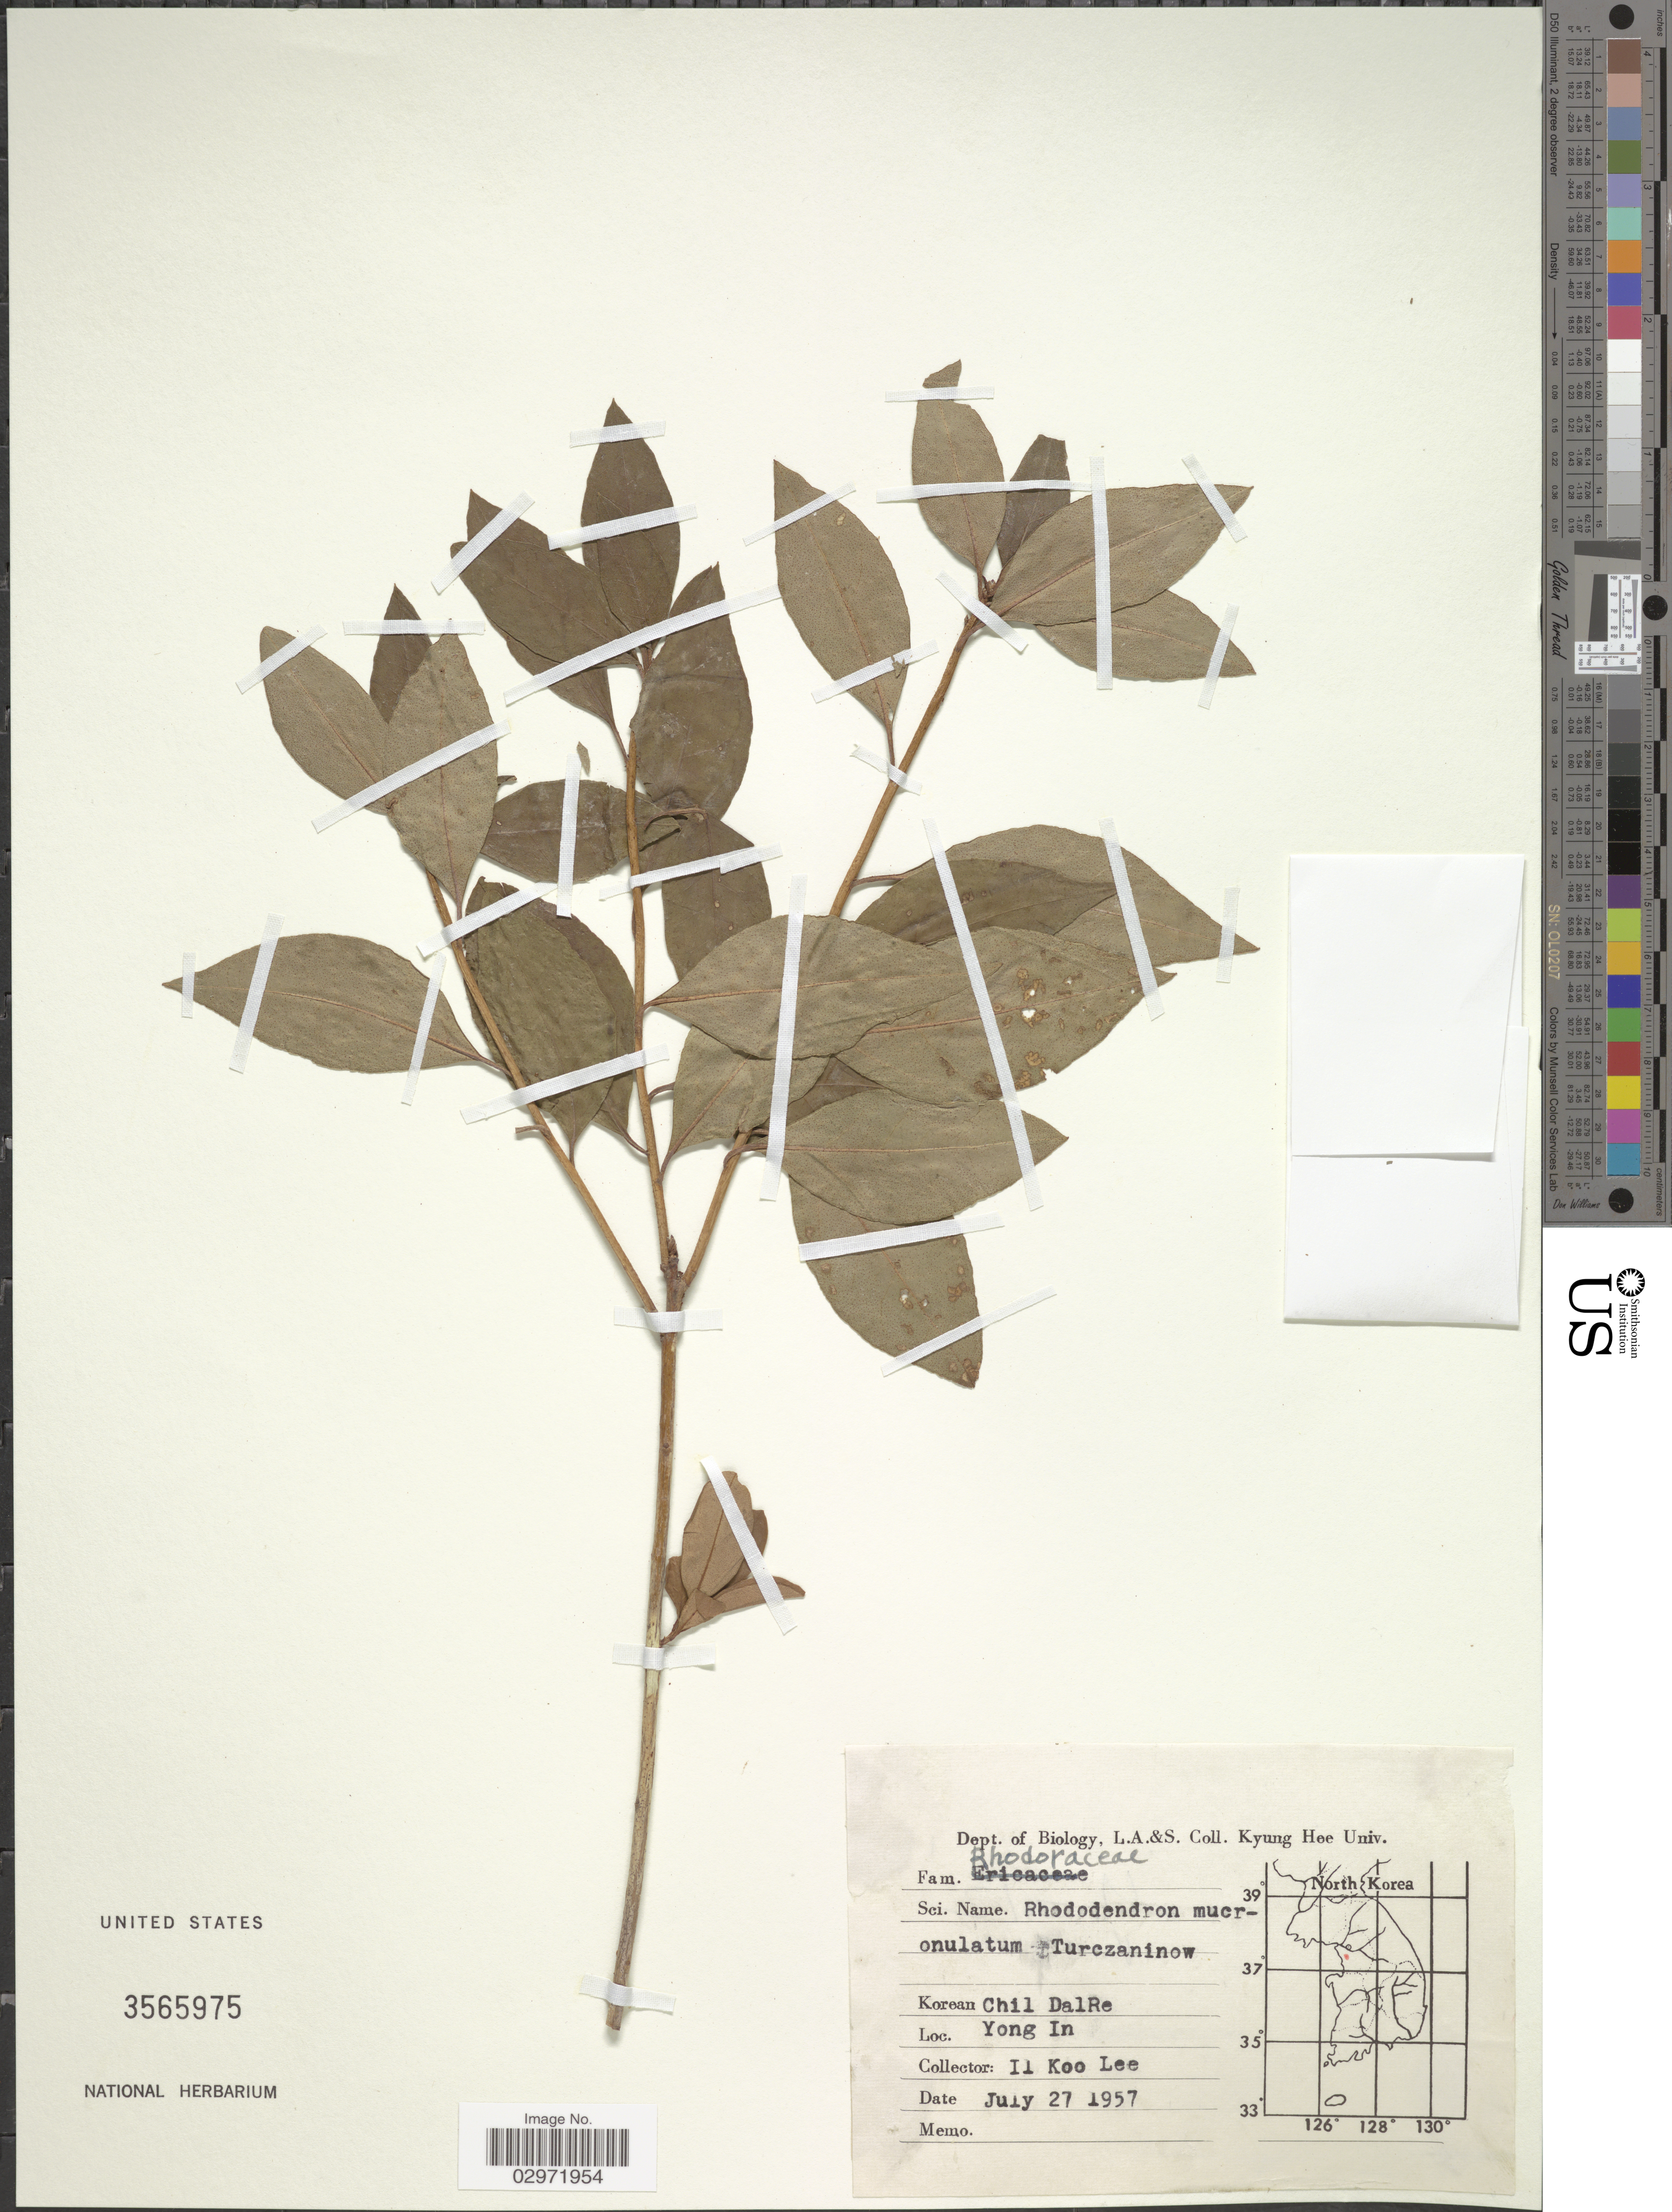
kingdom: Plantae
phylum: Tracheophyta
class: Magnoliopsida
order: Ericales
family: Ericaceae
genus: Rhododendron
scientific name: Rhododendron mucronatum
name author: (Blume) G. Don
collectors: Il-Ko Lee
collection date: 1957-07-27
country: South Korea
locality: Yong In.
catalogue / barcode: US 3565975